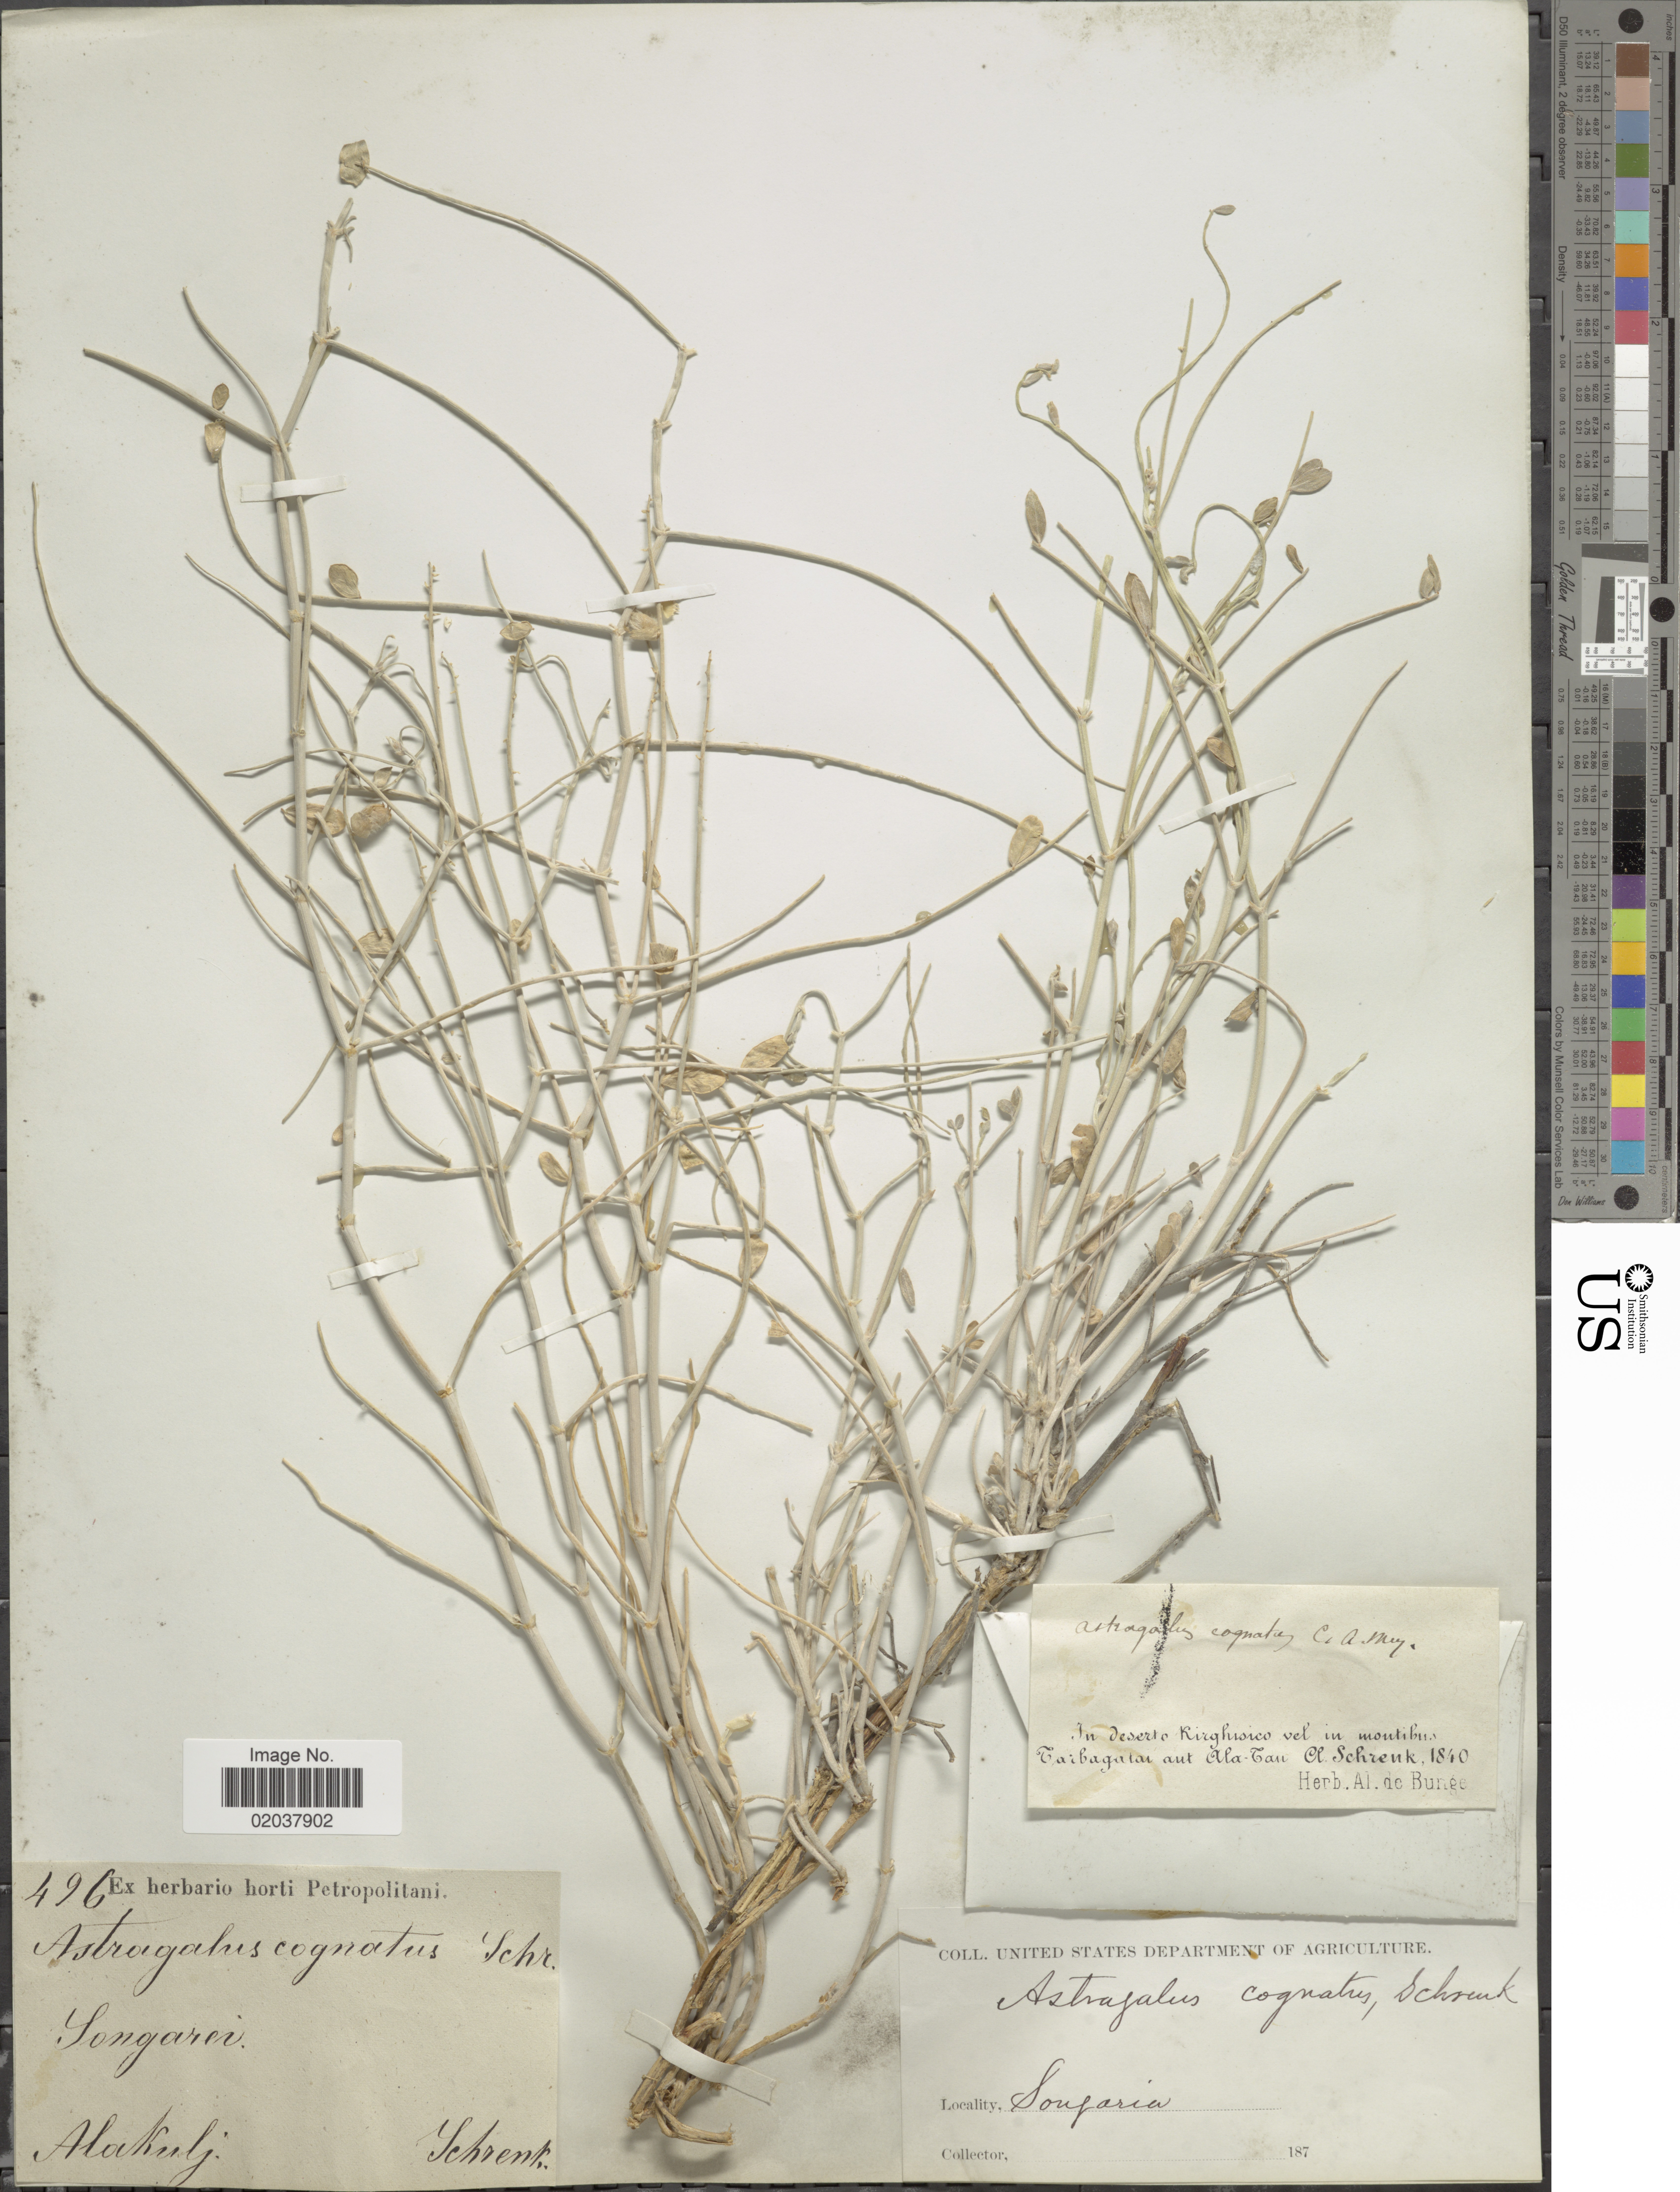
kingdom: Plantae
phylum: Tracheophyta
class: Magnoliopsida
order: Fabales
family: Fabaceae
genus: Astragalus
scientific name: Astragalus cognatus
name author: Schrenk ex Fisch. & C.A. Mey.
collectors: A.G. Schrenk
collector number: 496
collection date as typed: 187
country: Kazakhstan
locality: Songarei, Alakulj